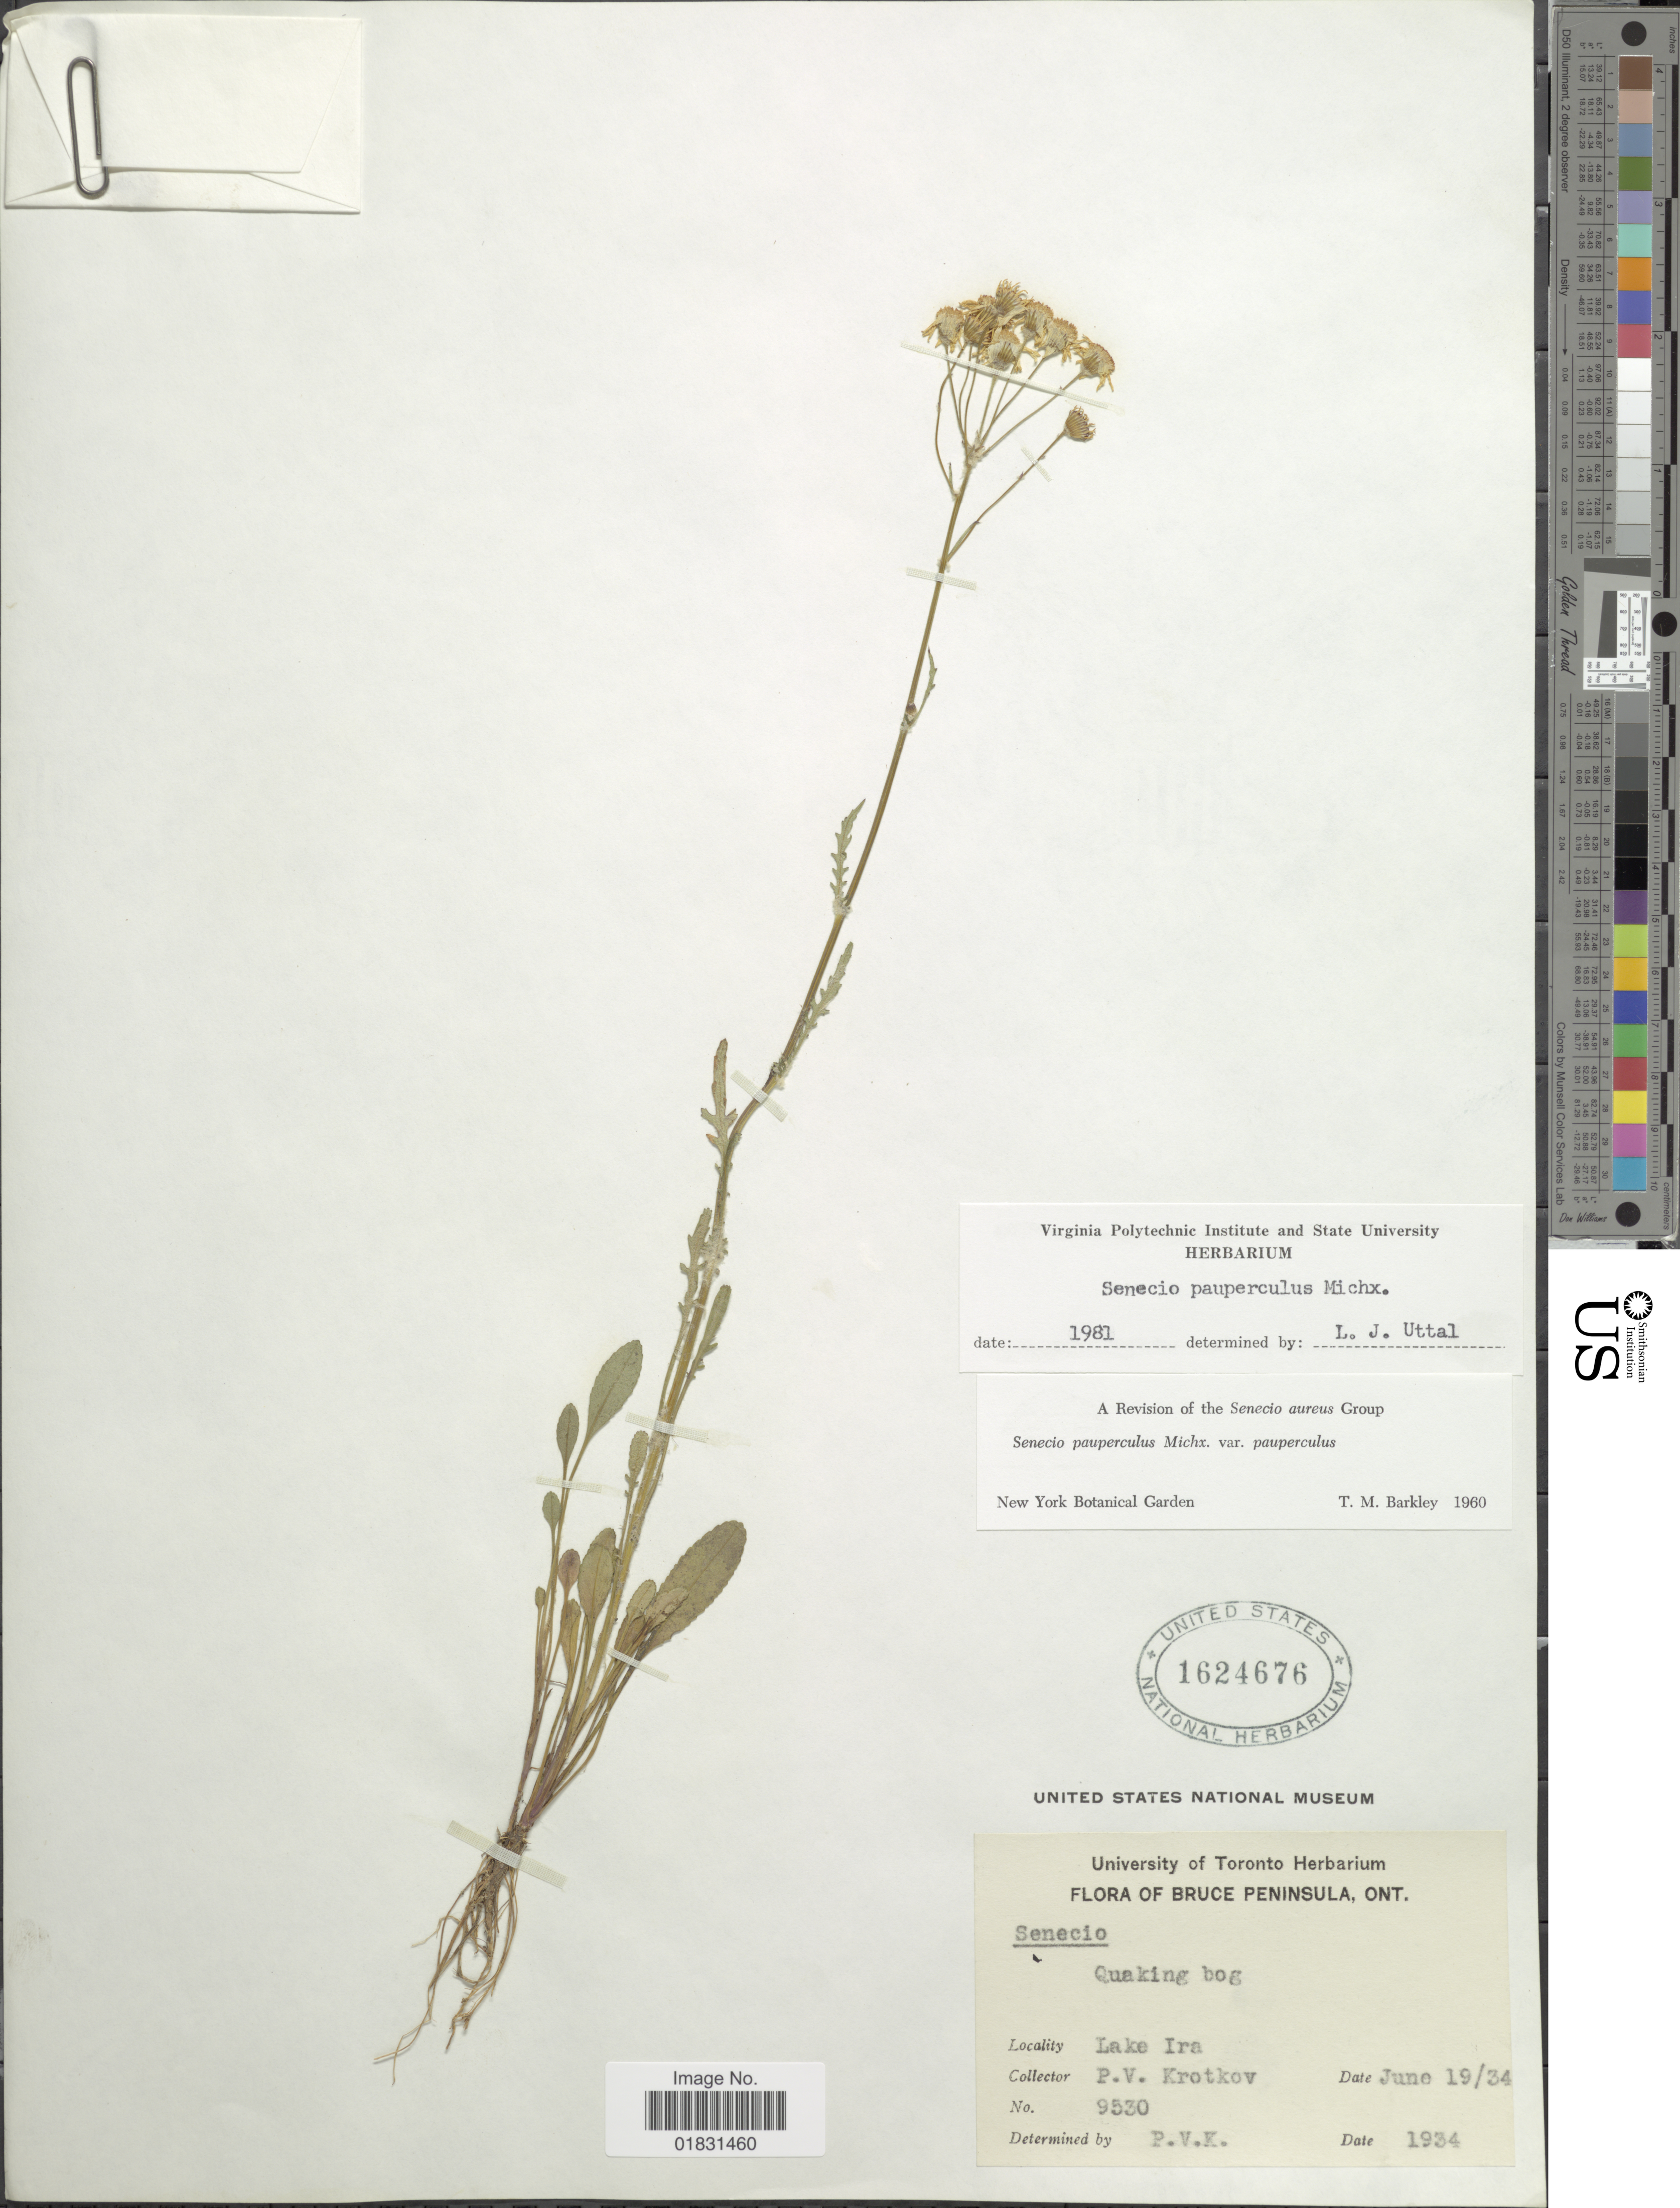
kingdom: Plantae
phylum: Tracheophyta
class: Magnoliopsida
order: Asterales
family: Asteraceae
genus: Packera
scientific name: Packera paupercula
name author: (Michx.) Á. Löve & D. Löve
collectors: P. V. Krotkov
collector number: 9530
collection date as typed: Transcribed d/m/y: 19/6/34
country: Canada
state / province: Ontario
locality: Bruce Peninsula, Quaking bog, Lake Ira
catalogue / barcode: US 1624676